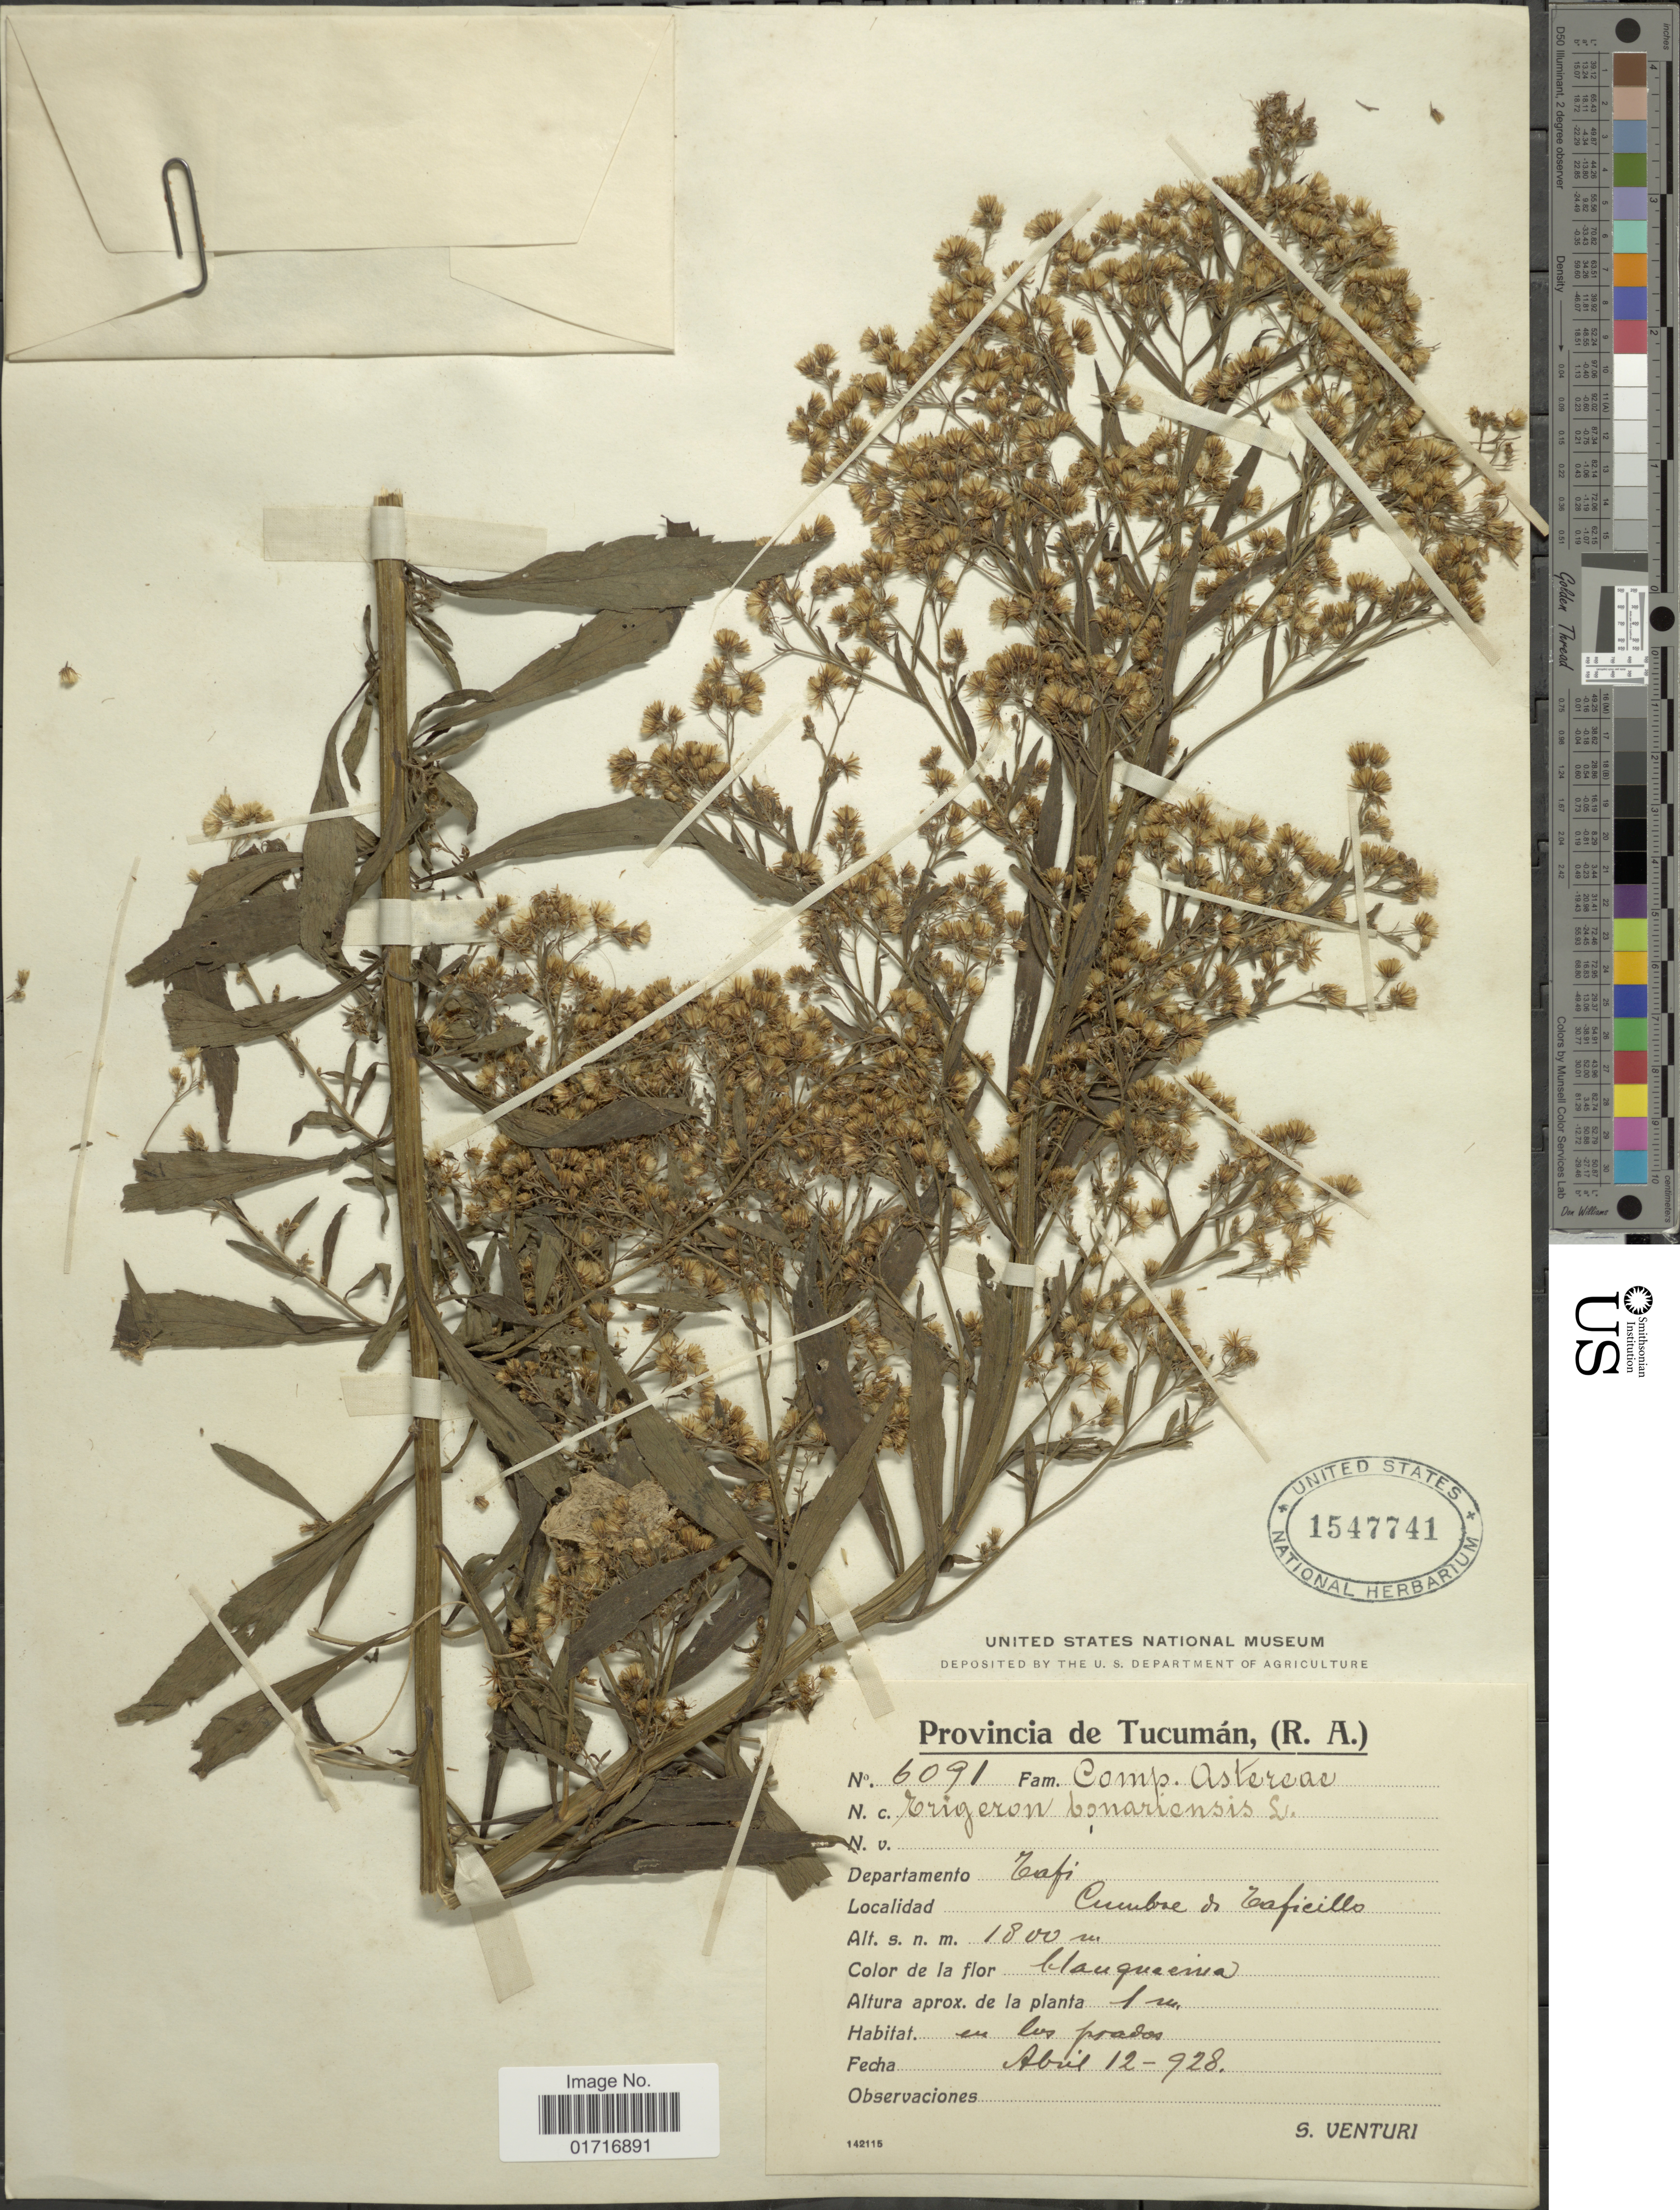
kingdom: Plantae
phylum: Tracheophyta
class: Magnoliopsida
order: Asterales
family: Asteraceae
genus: Conyza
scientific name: Conyza bonariensis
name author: (L.) Cronq.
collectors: S. Venturi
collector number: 6091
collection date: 1928-04-12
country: Argentina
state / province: Tucuman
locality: Provincia de Tucuman( R. A.). Departamento Tafi. Cumbre de Castillo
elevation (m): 1800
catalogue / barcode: US 1547741